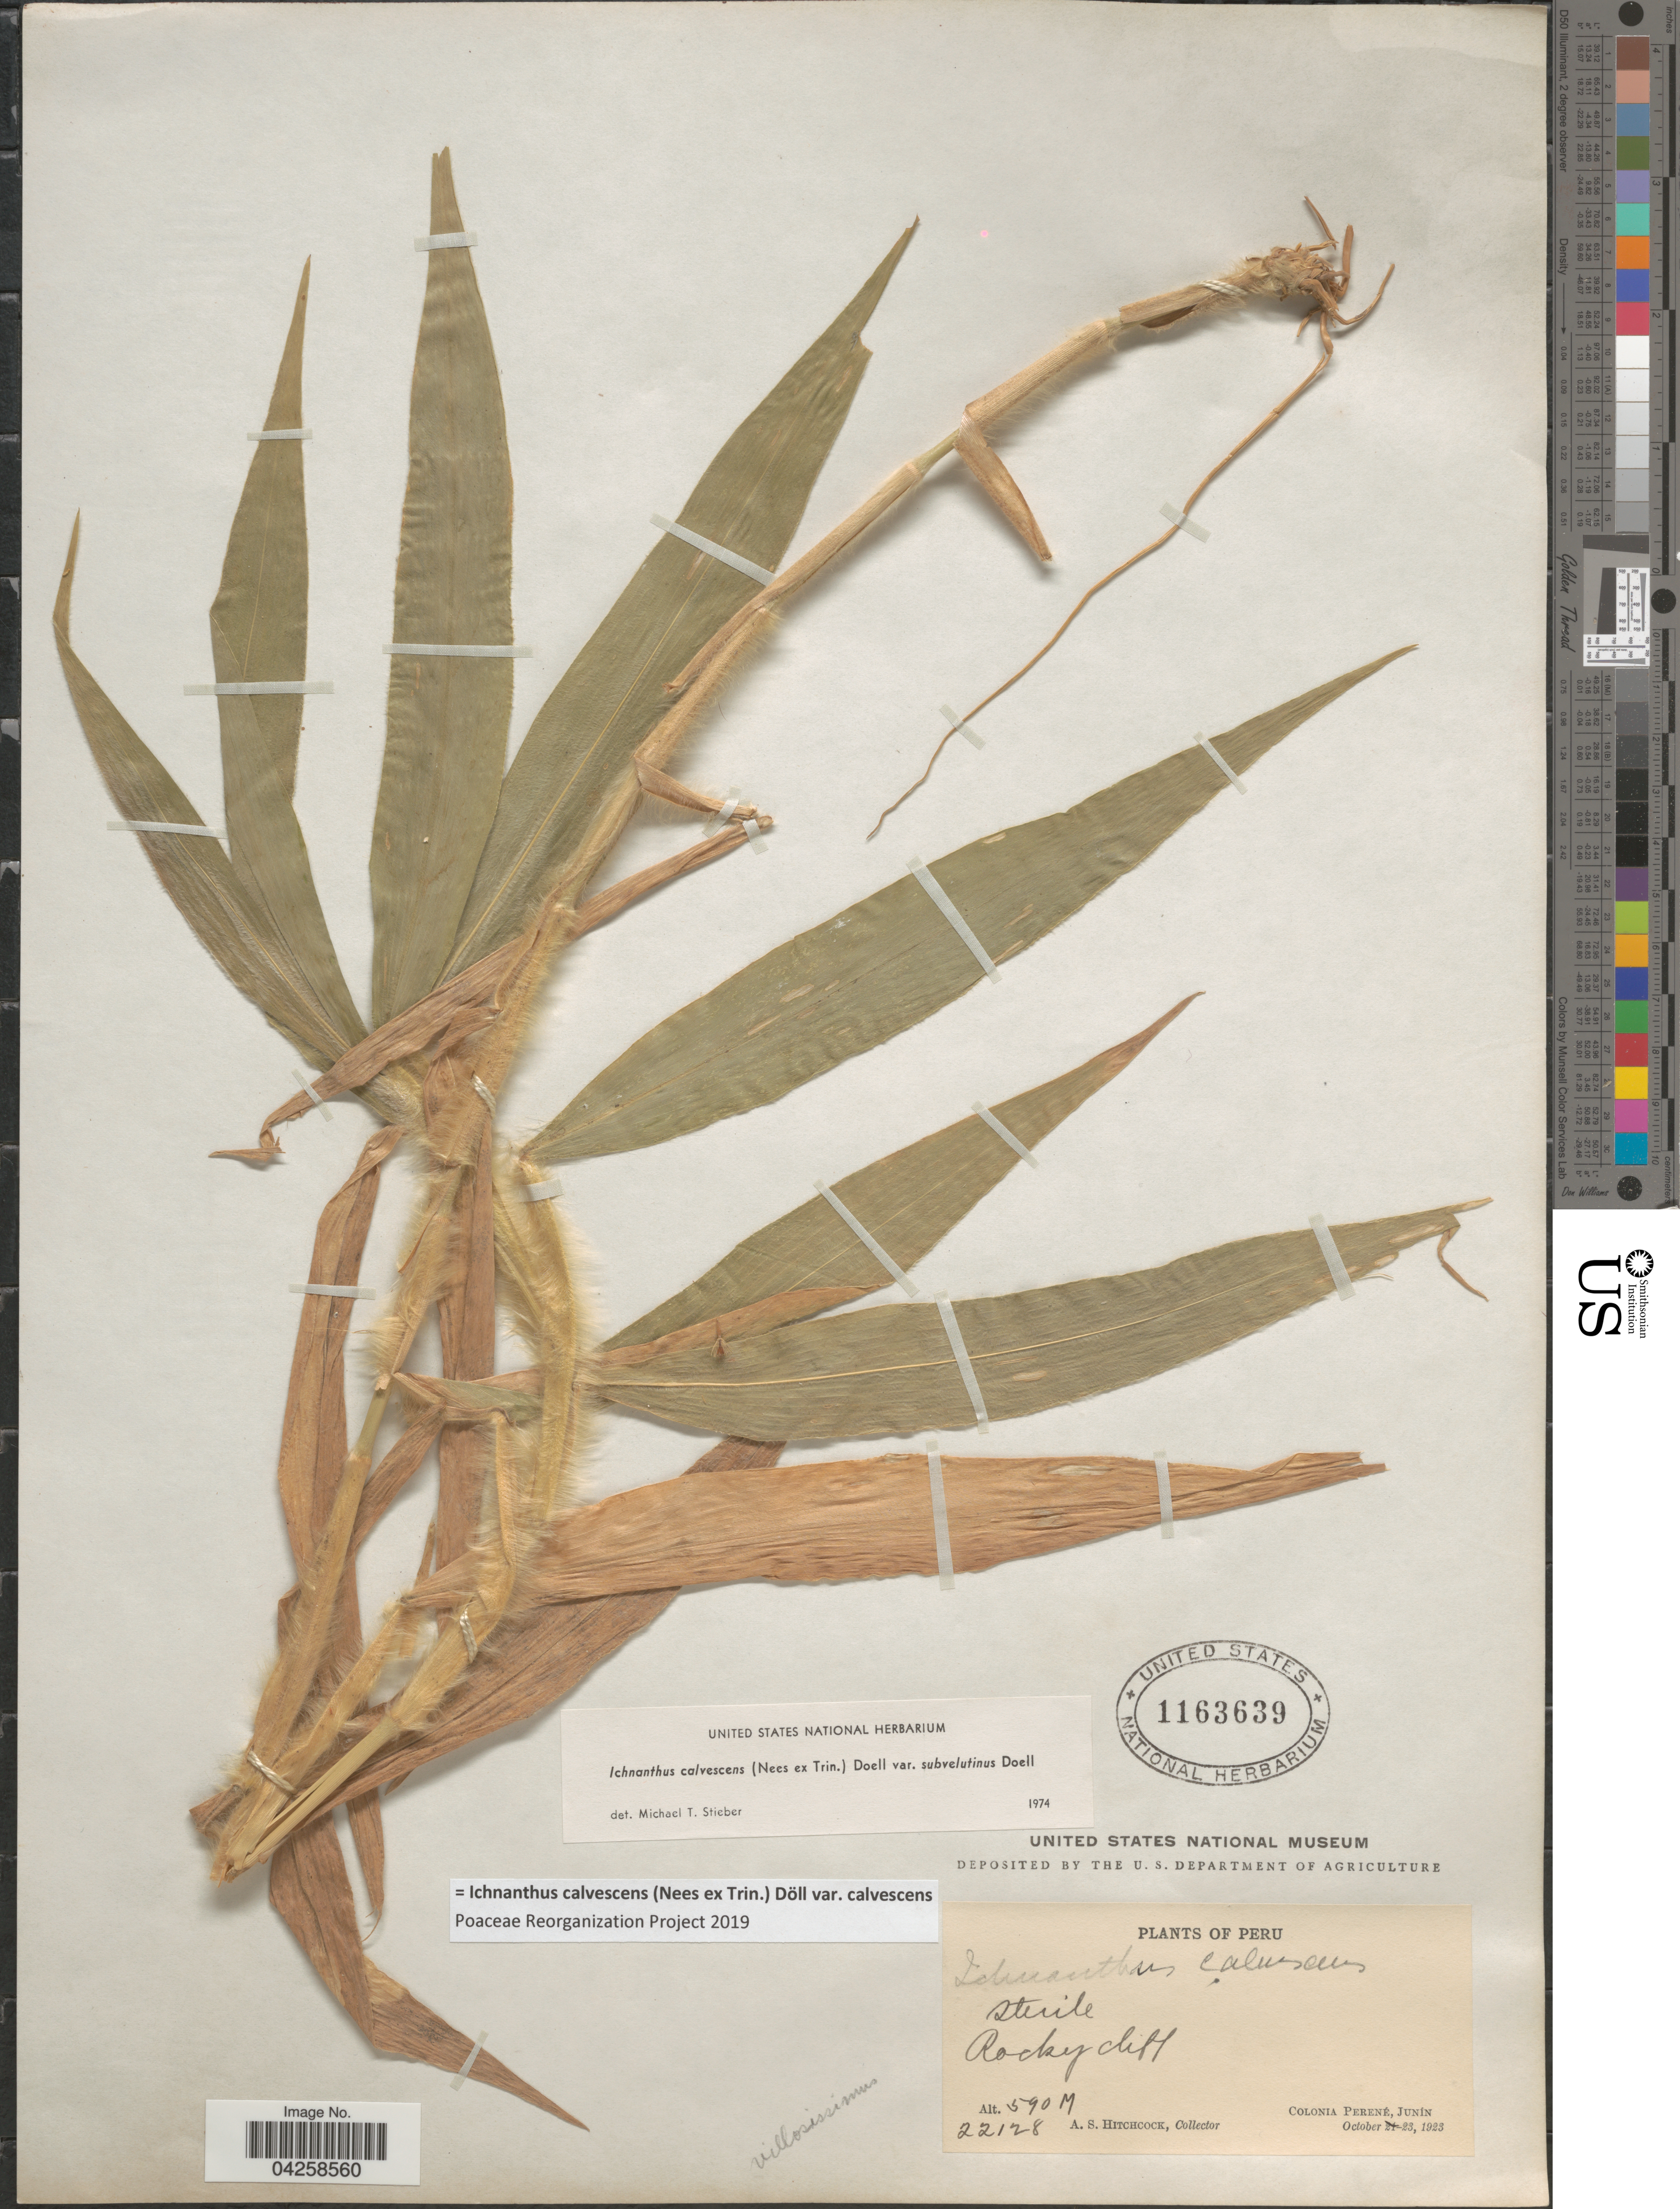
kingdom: Plantae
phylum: Tracheophyta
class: Liliopsida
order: Poales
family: Poaceae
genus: Ichnanthus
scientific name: Ichnanthus calvescens var. calvescens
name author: (Nees ex Trin.) Döll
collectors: A. S. Hitchcock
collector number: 22128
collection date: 1923-10-23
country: Peru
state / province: Junín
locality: Rocky cliff. Colonia Perené.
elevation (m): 590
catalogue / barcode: US 1163639